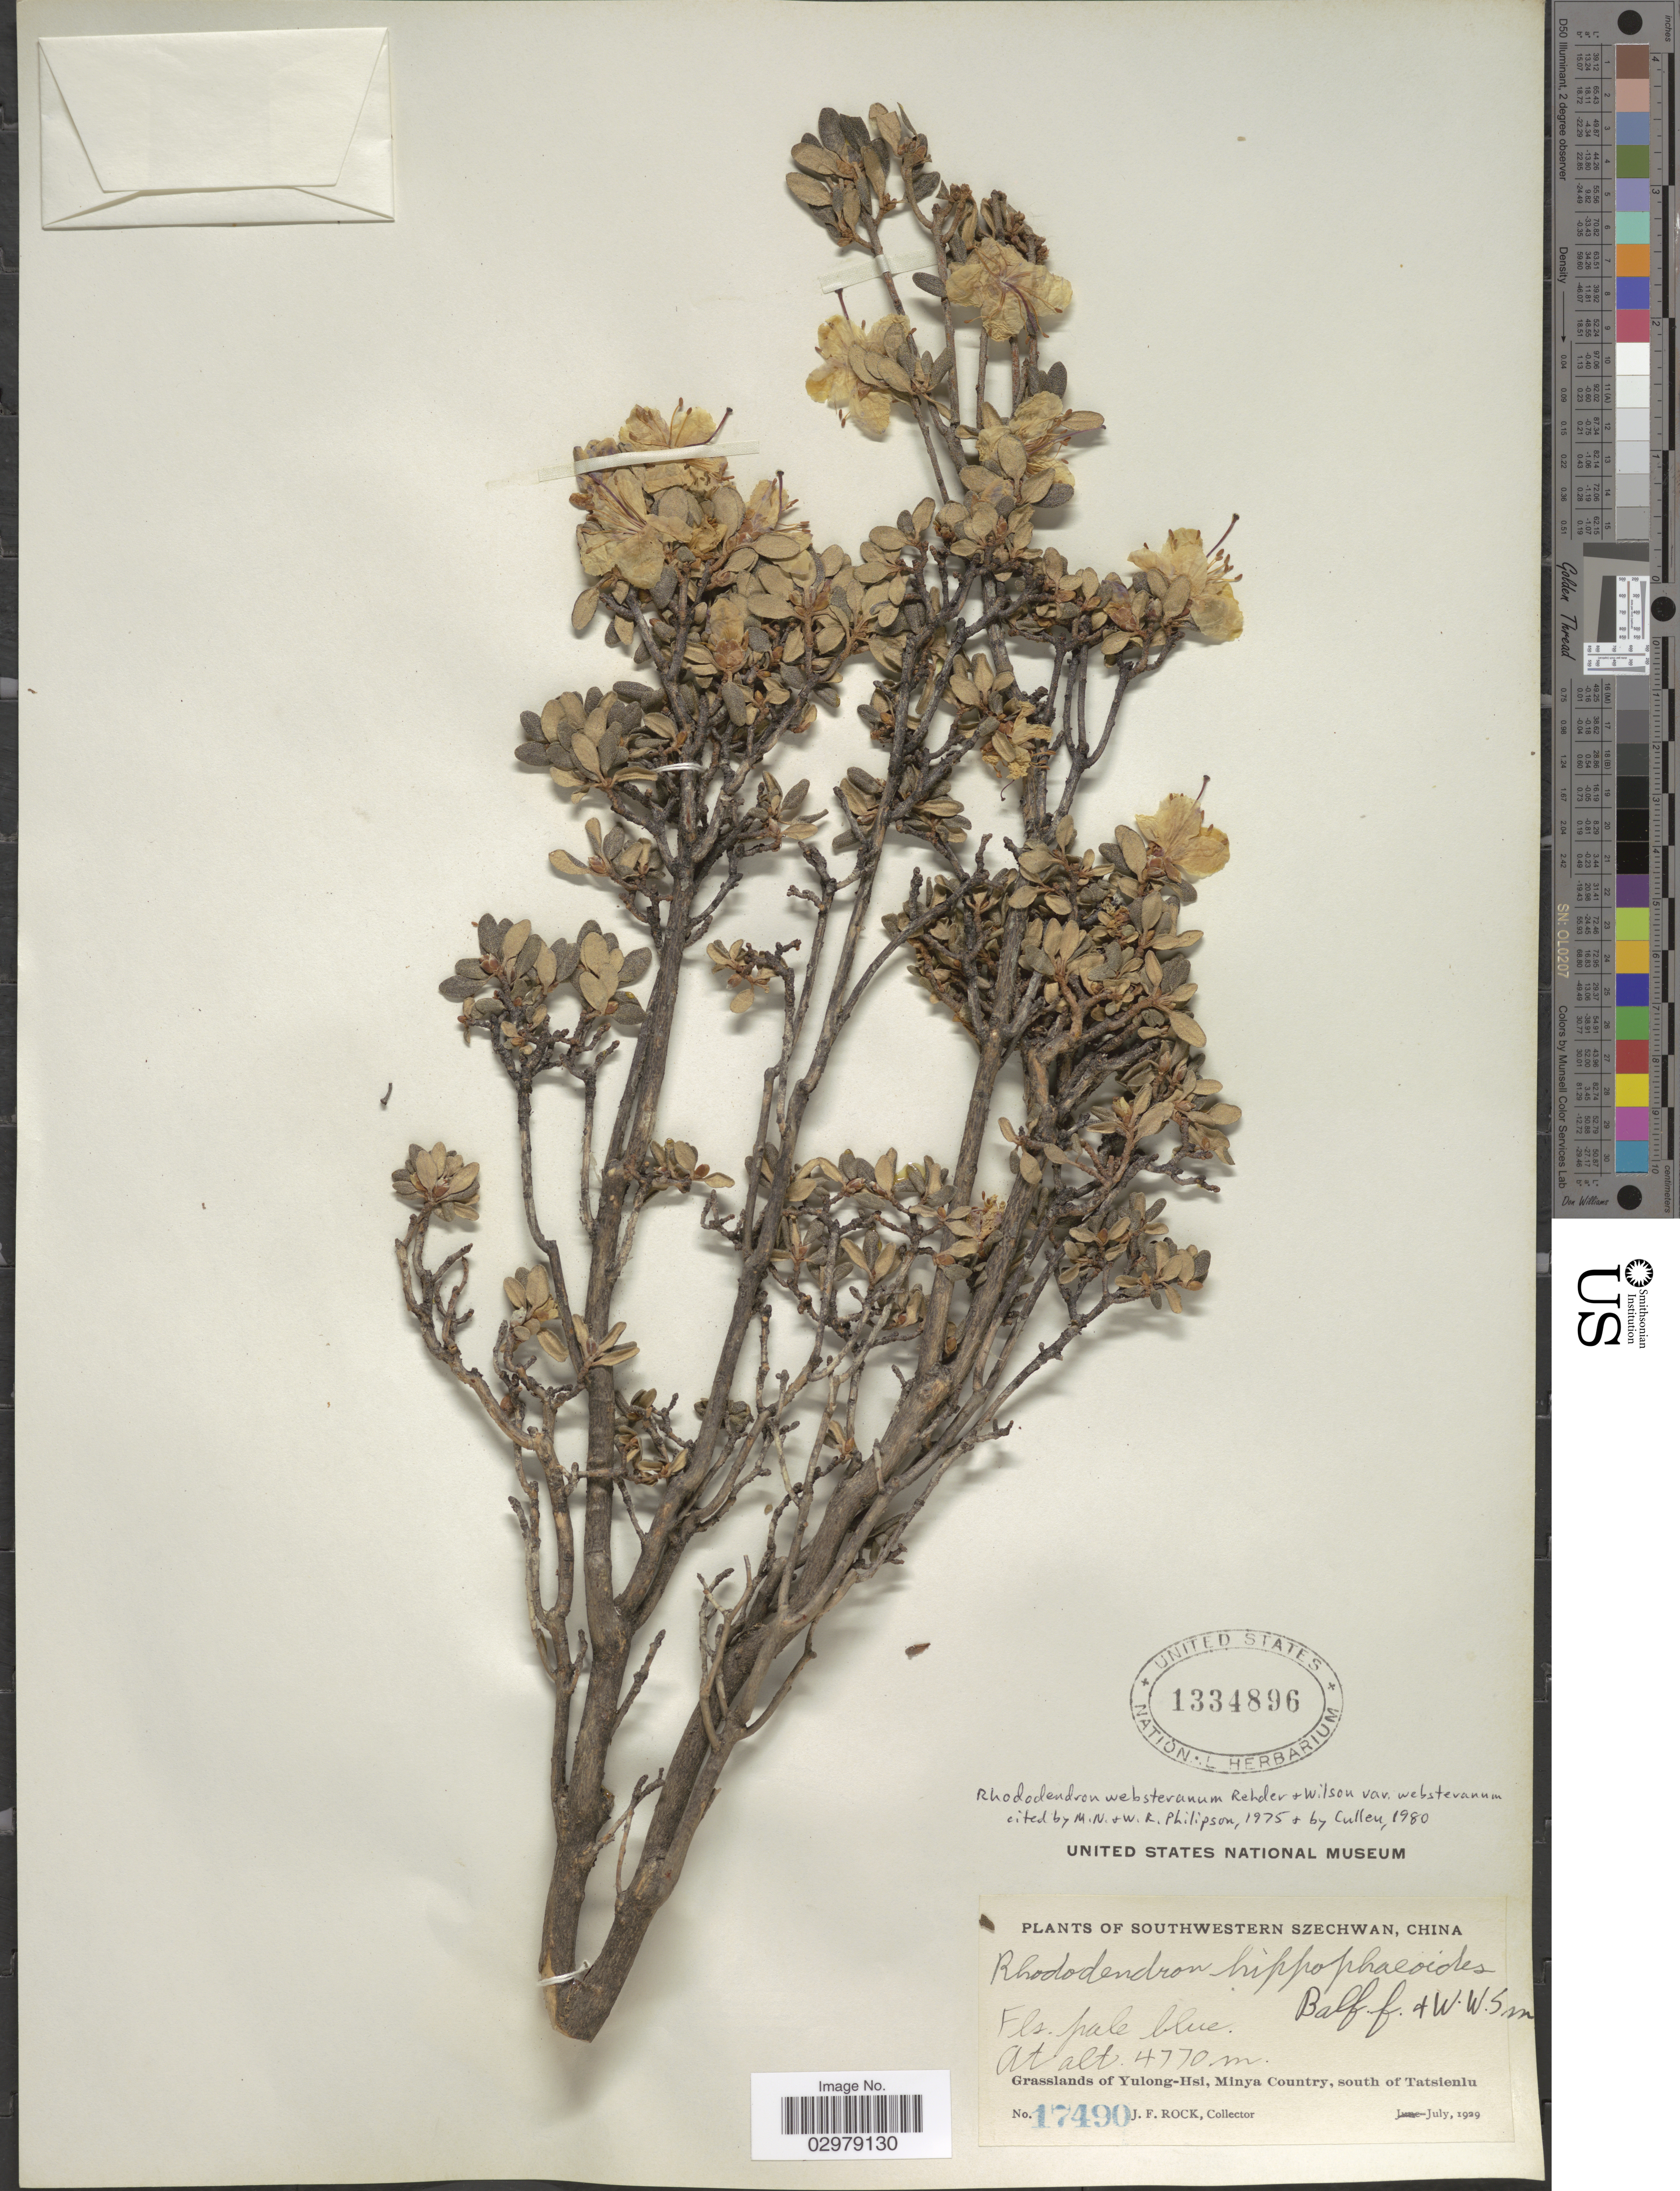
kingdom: Plantae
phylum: Tracheophyta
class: Magnoliopsida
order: Ericales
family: Ericaceae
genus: Rhododendron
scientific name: Rhododendron websterianum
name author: Rehder & E.H. Wilson in Sarg.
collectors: J. Rock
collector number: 17490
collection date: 1929-07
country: China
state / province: Sichuan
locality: Southwestern Szechwan. Grasslands of Yulong-Hsi, Minya Country, south of Tatsienlu.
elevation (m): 4770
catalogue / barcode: US 1334896